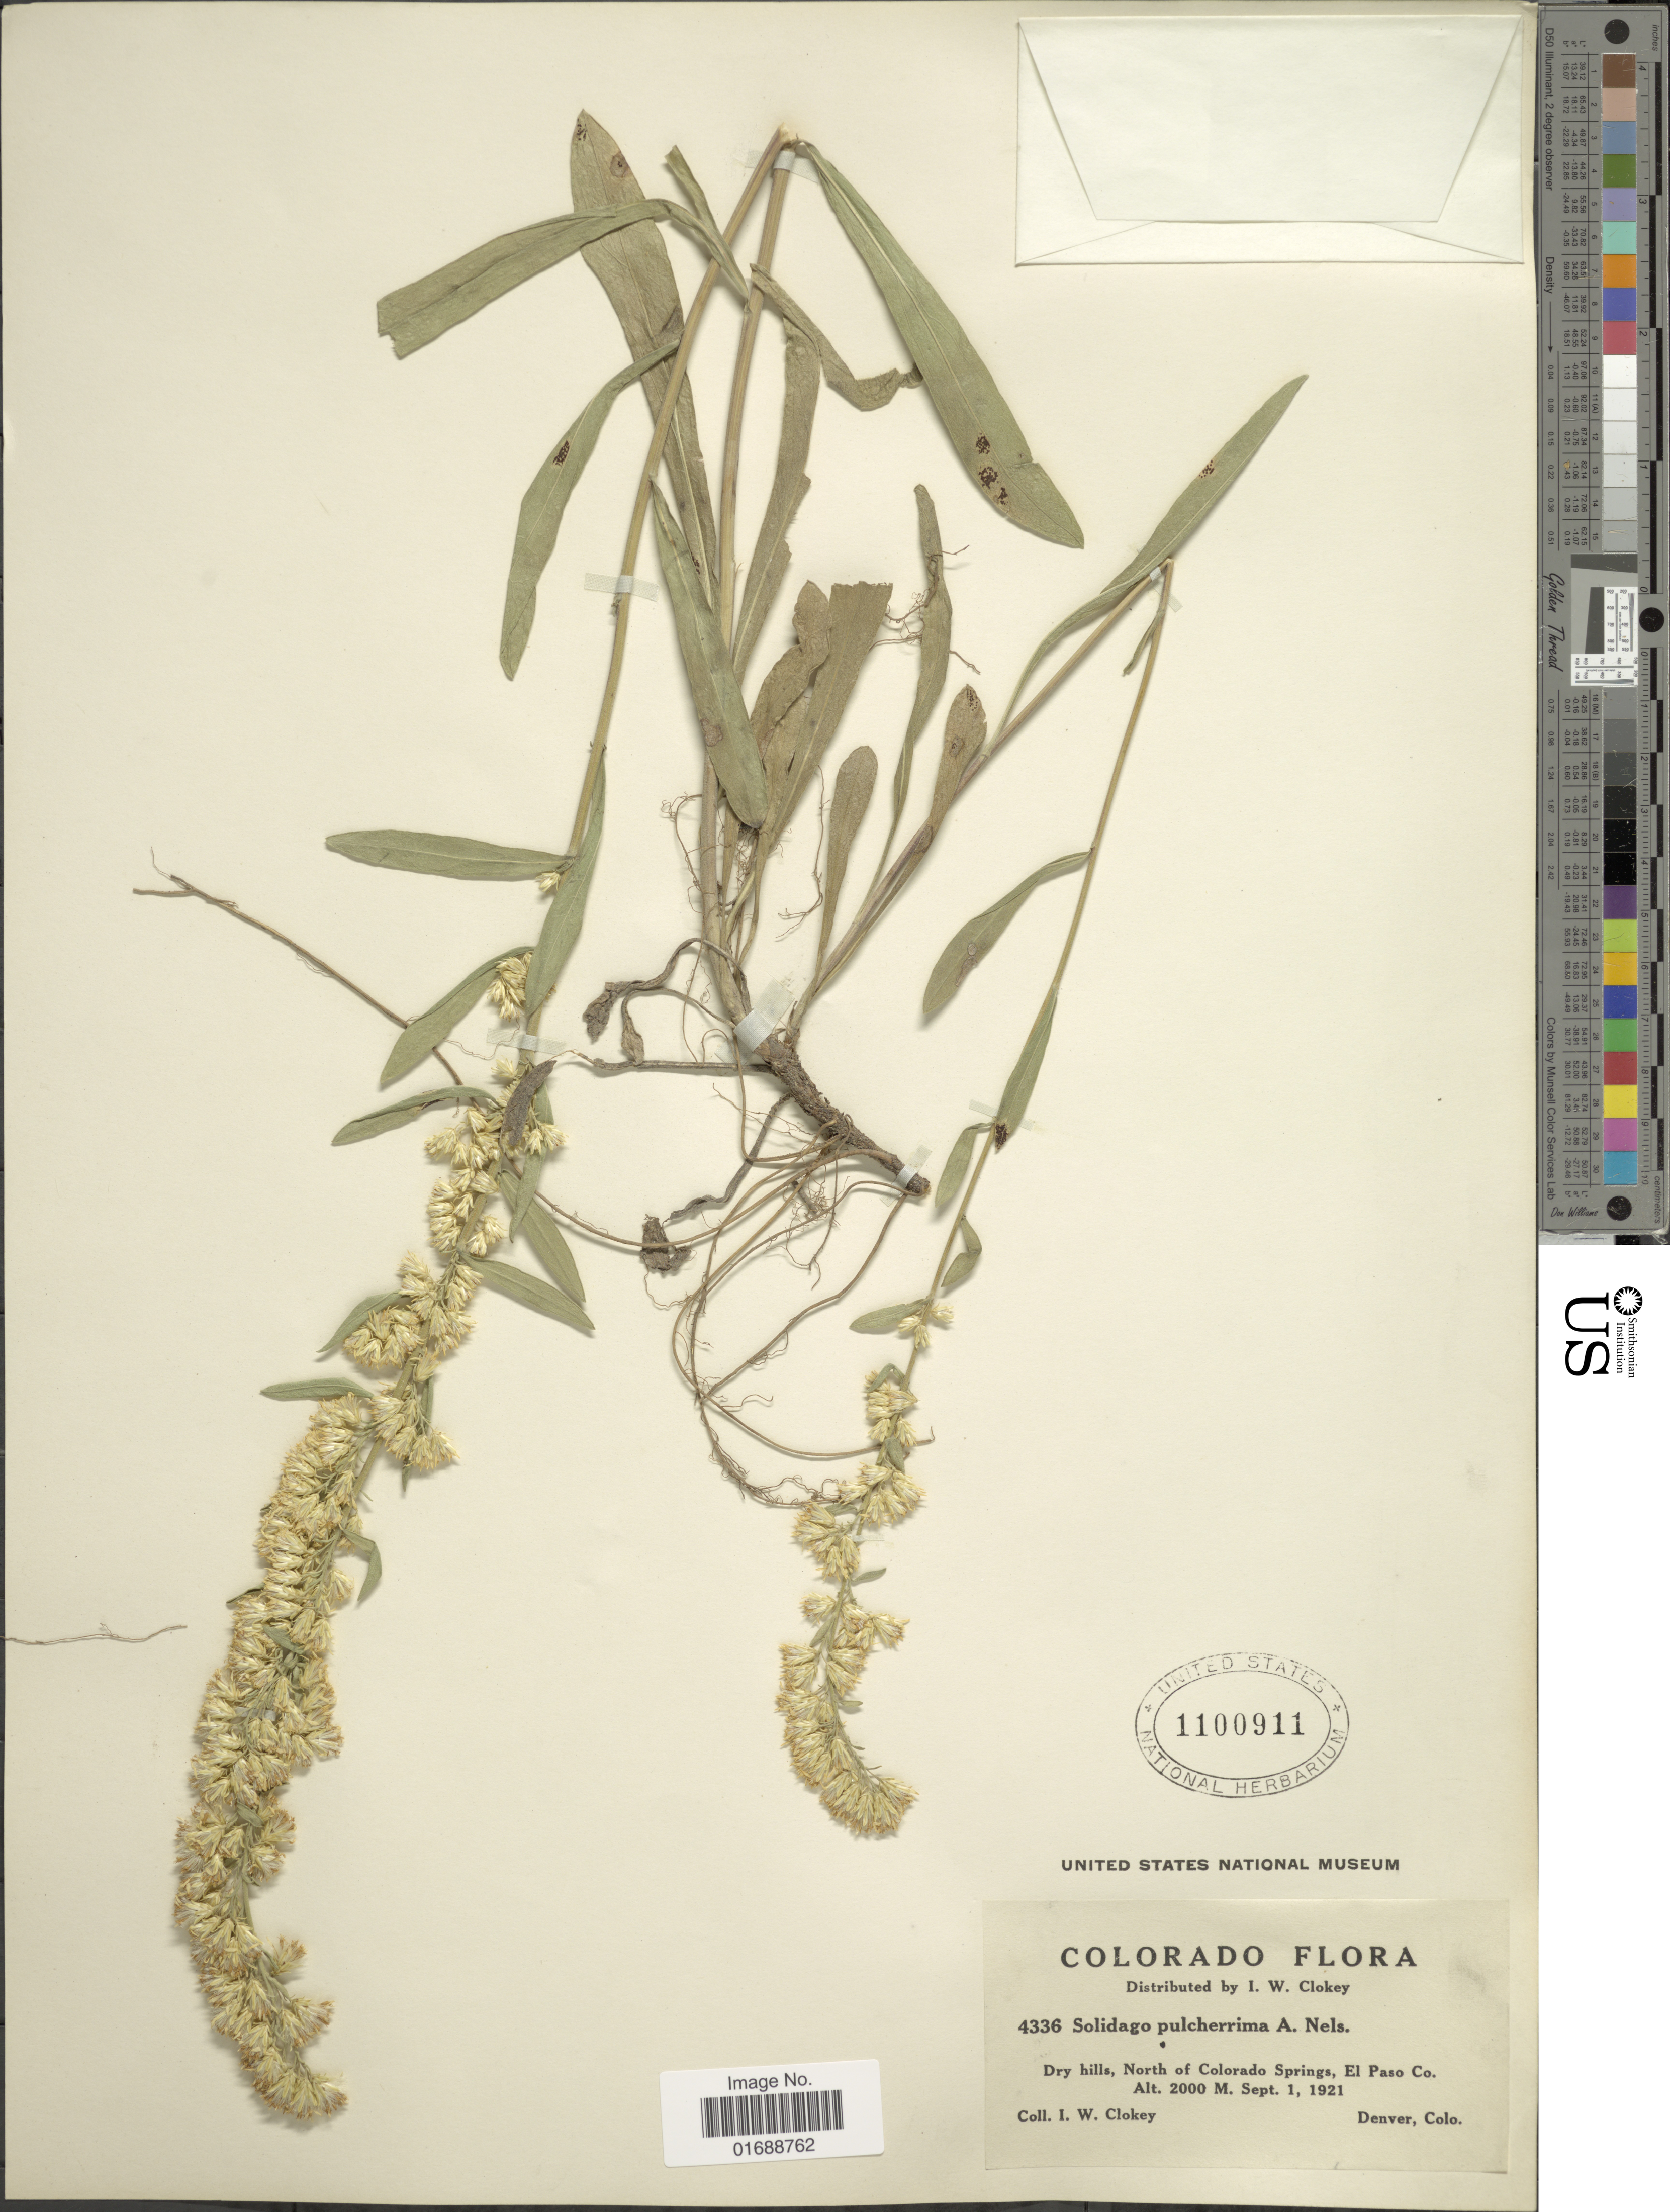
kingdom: Plantae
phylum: Tracheophyta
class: Magnoliopsida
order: Asterales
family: Asteraceae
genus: Solidago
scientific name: Solidago nana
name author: Nutt.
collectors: I. W. Clokey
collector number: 4336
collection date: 1921-09-01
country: United States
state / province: Colorado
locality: North of Colorado Springs, El Paso Co.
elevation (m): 2000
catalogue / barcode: US 1100911